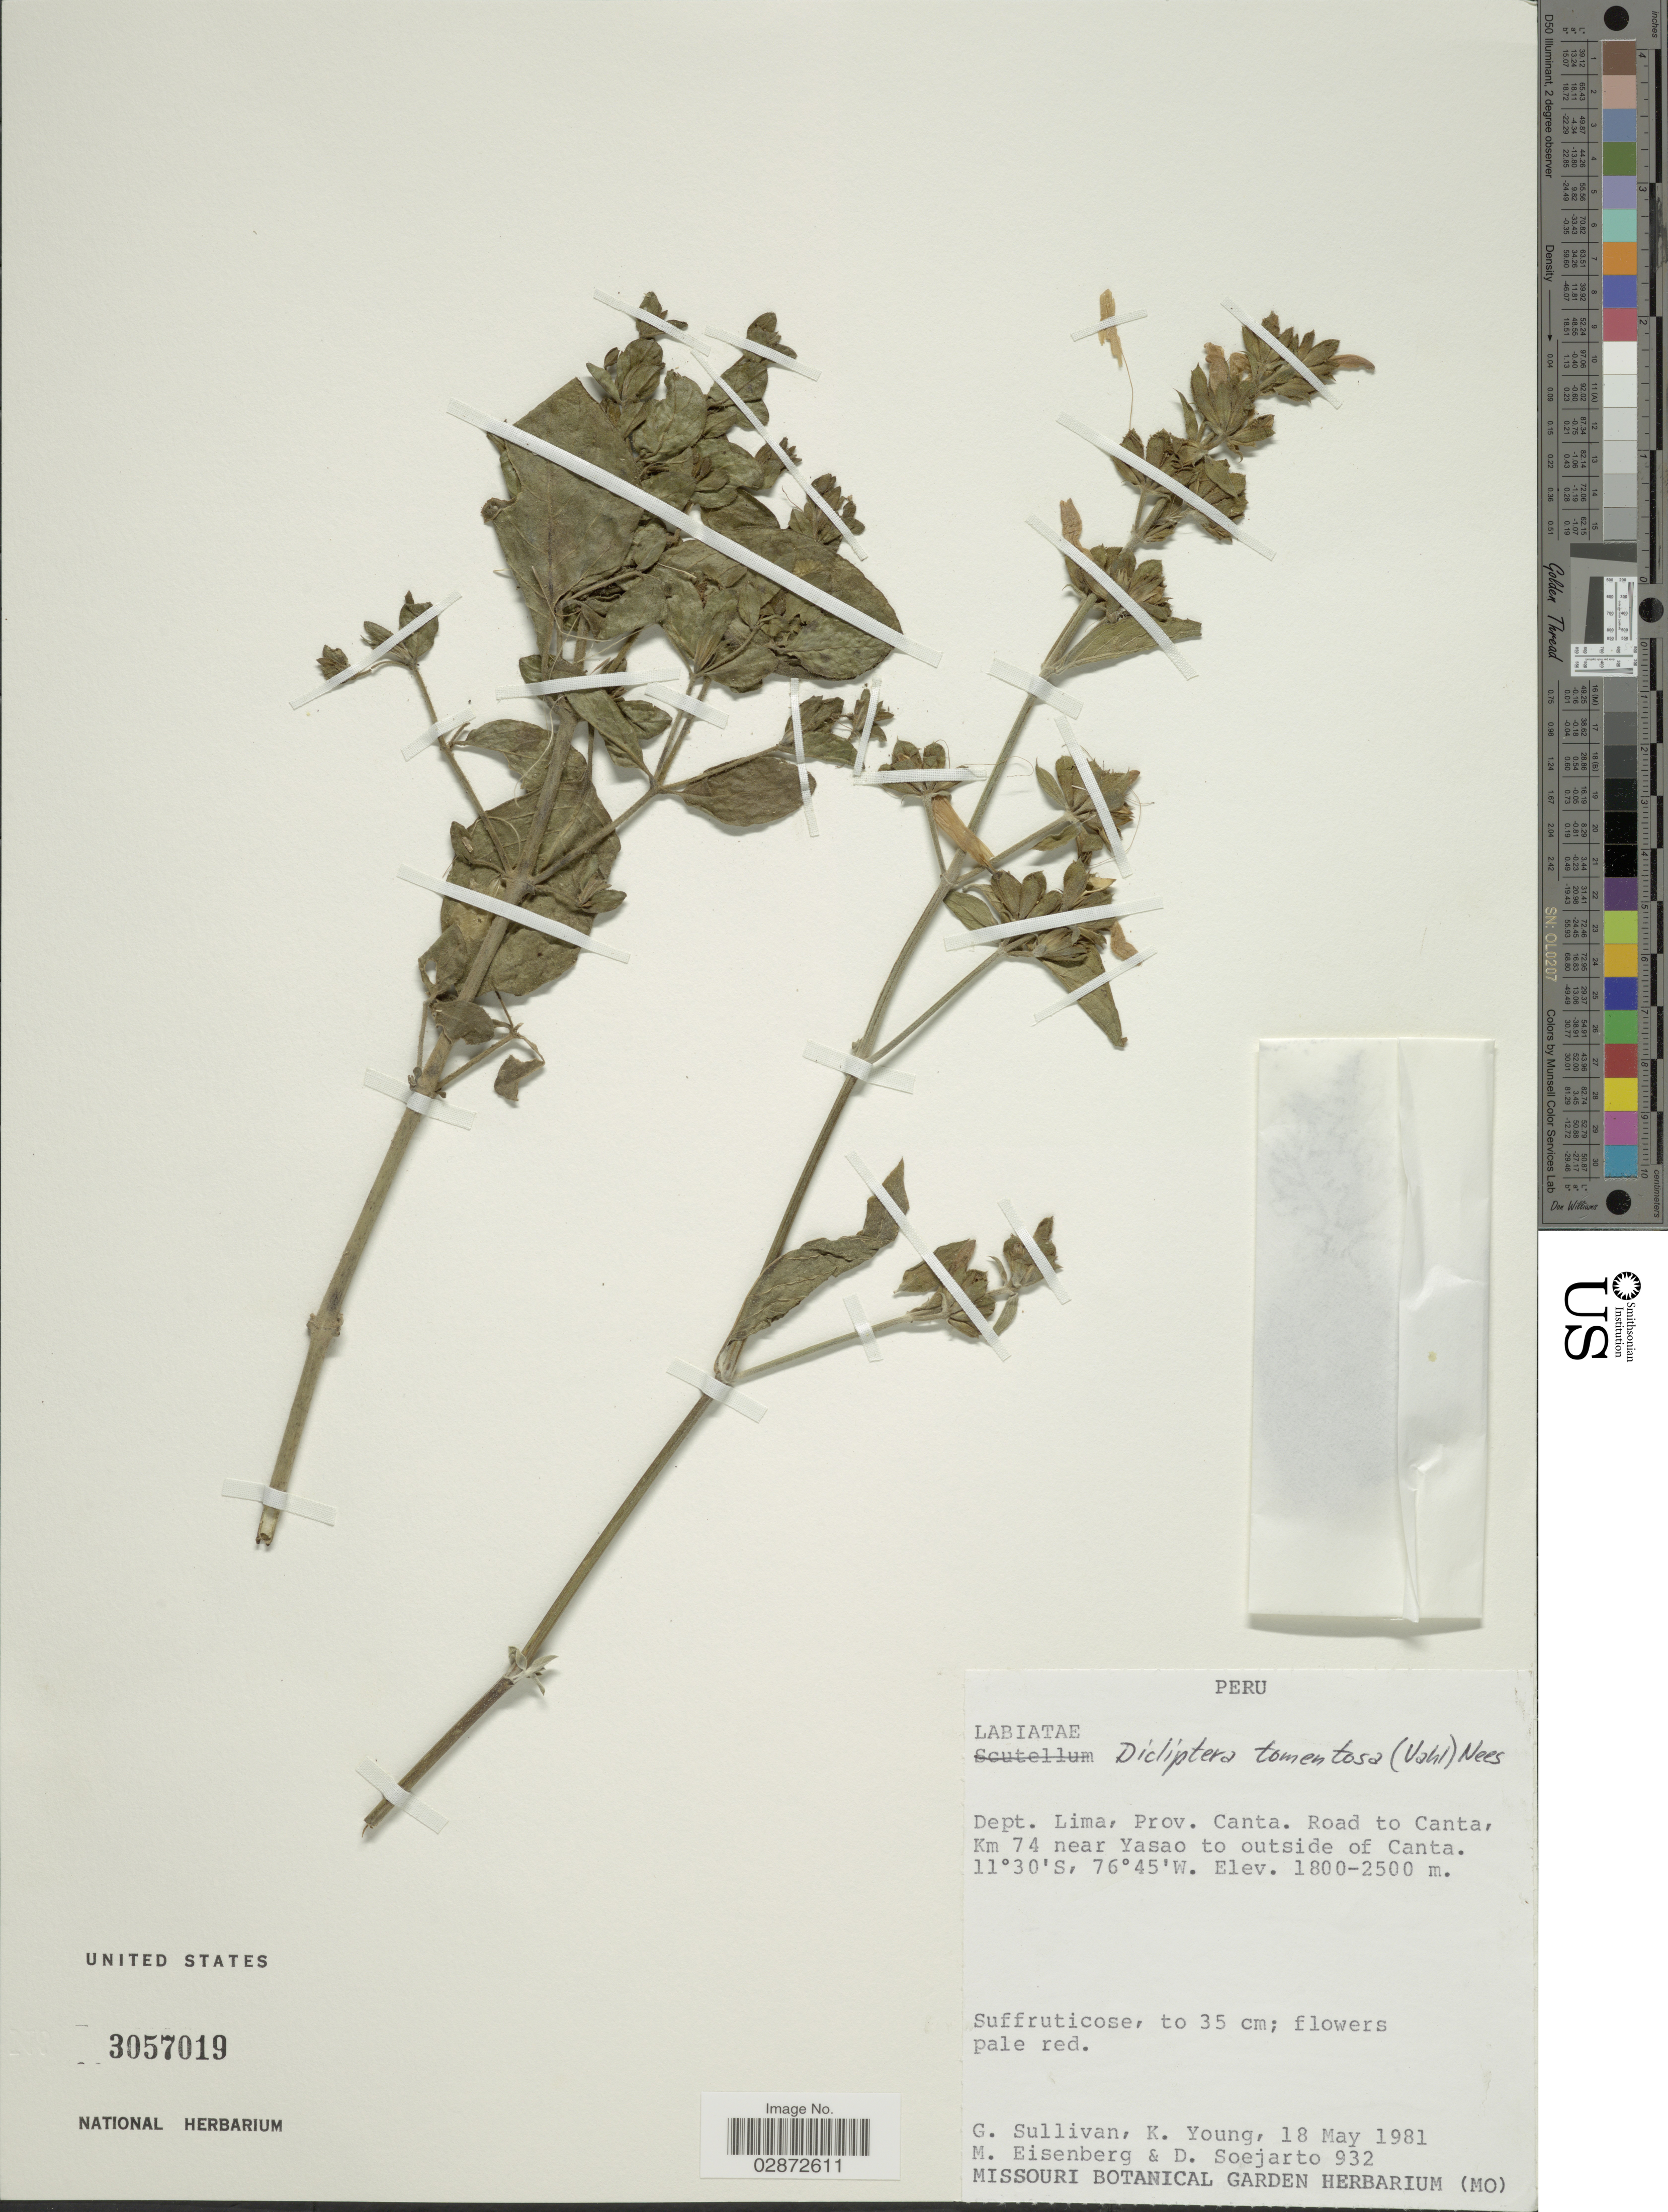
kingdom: Plantae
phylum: Tracheophyta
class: Magnoliopsida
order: Lamiales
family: Acanthaceae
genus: Dicliptera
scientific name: Dicliptera tomentosa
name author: (Vahl) Nees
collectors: G. Sullivan, K. Young, M. Eisenberg & D. Soejarto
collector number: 932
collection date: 1981-05-18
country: Peru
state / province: Lima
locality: Dept. Lima, Prov. Canta. Road to Canta, Km 74 near Yasao to outside of Canta.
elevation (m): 1800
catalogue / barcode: US 3057019